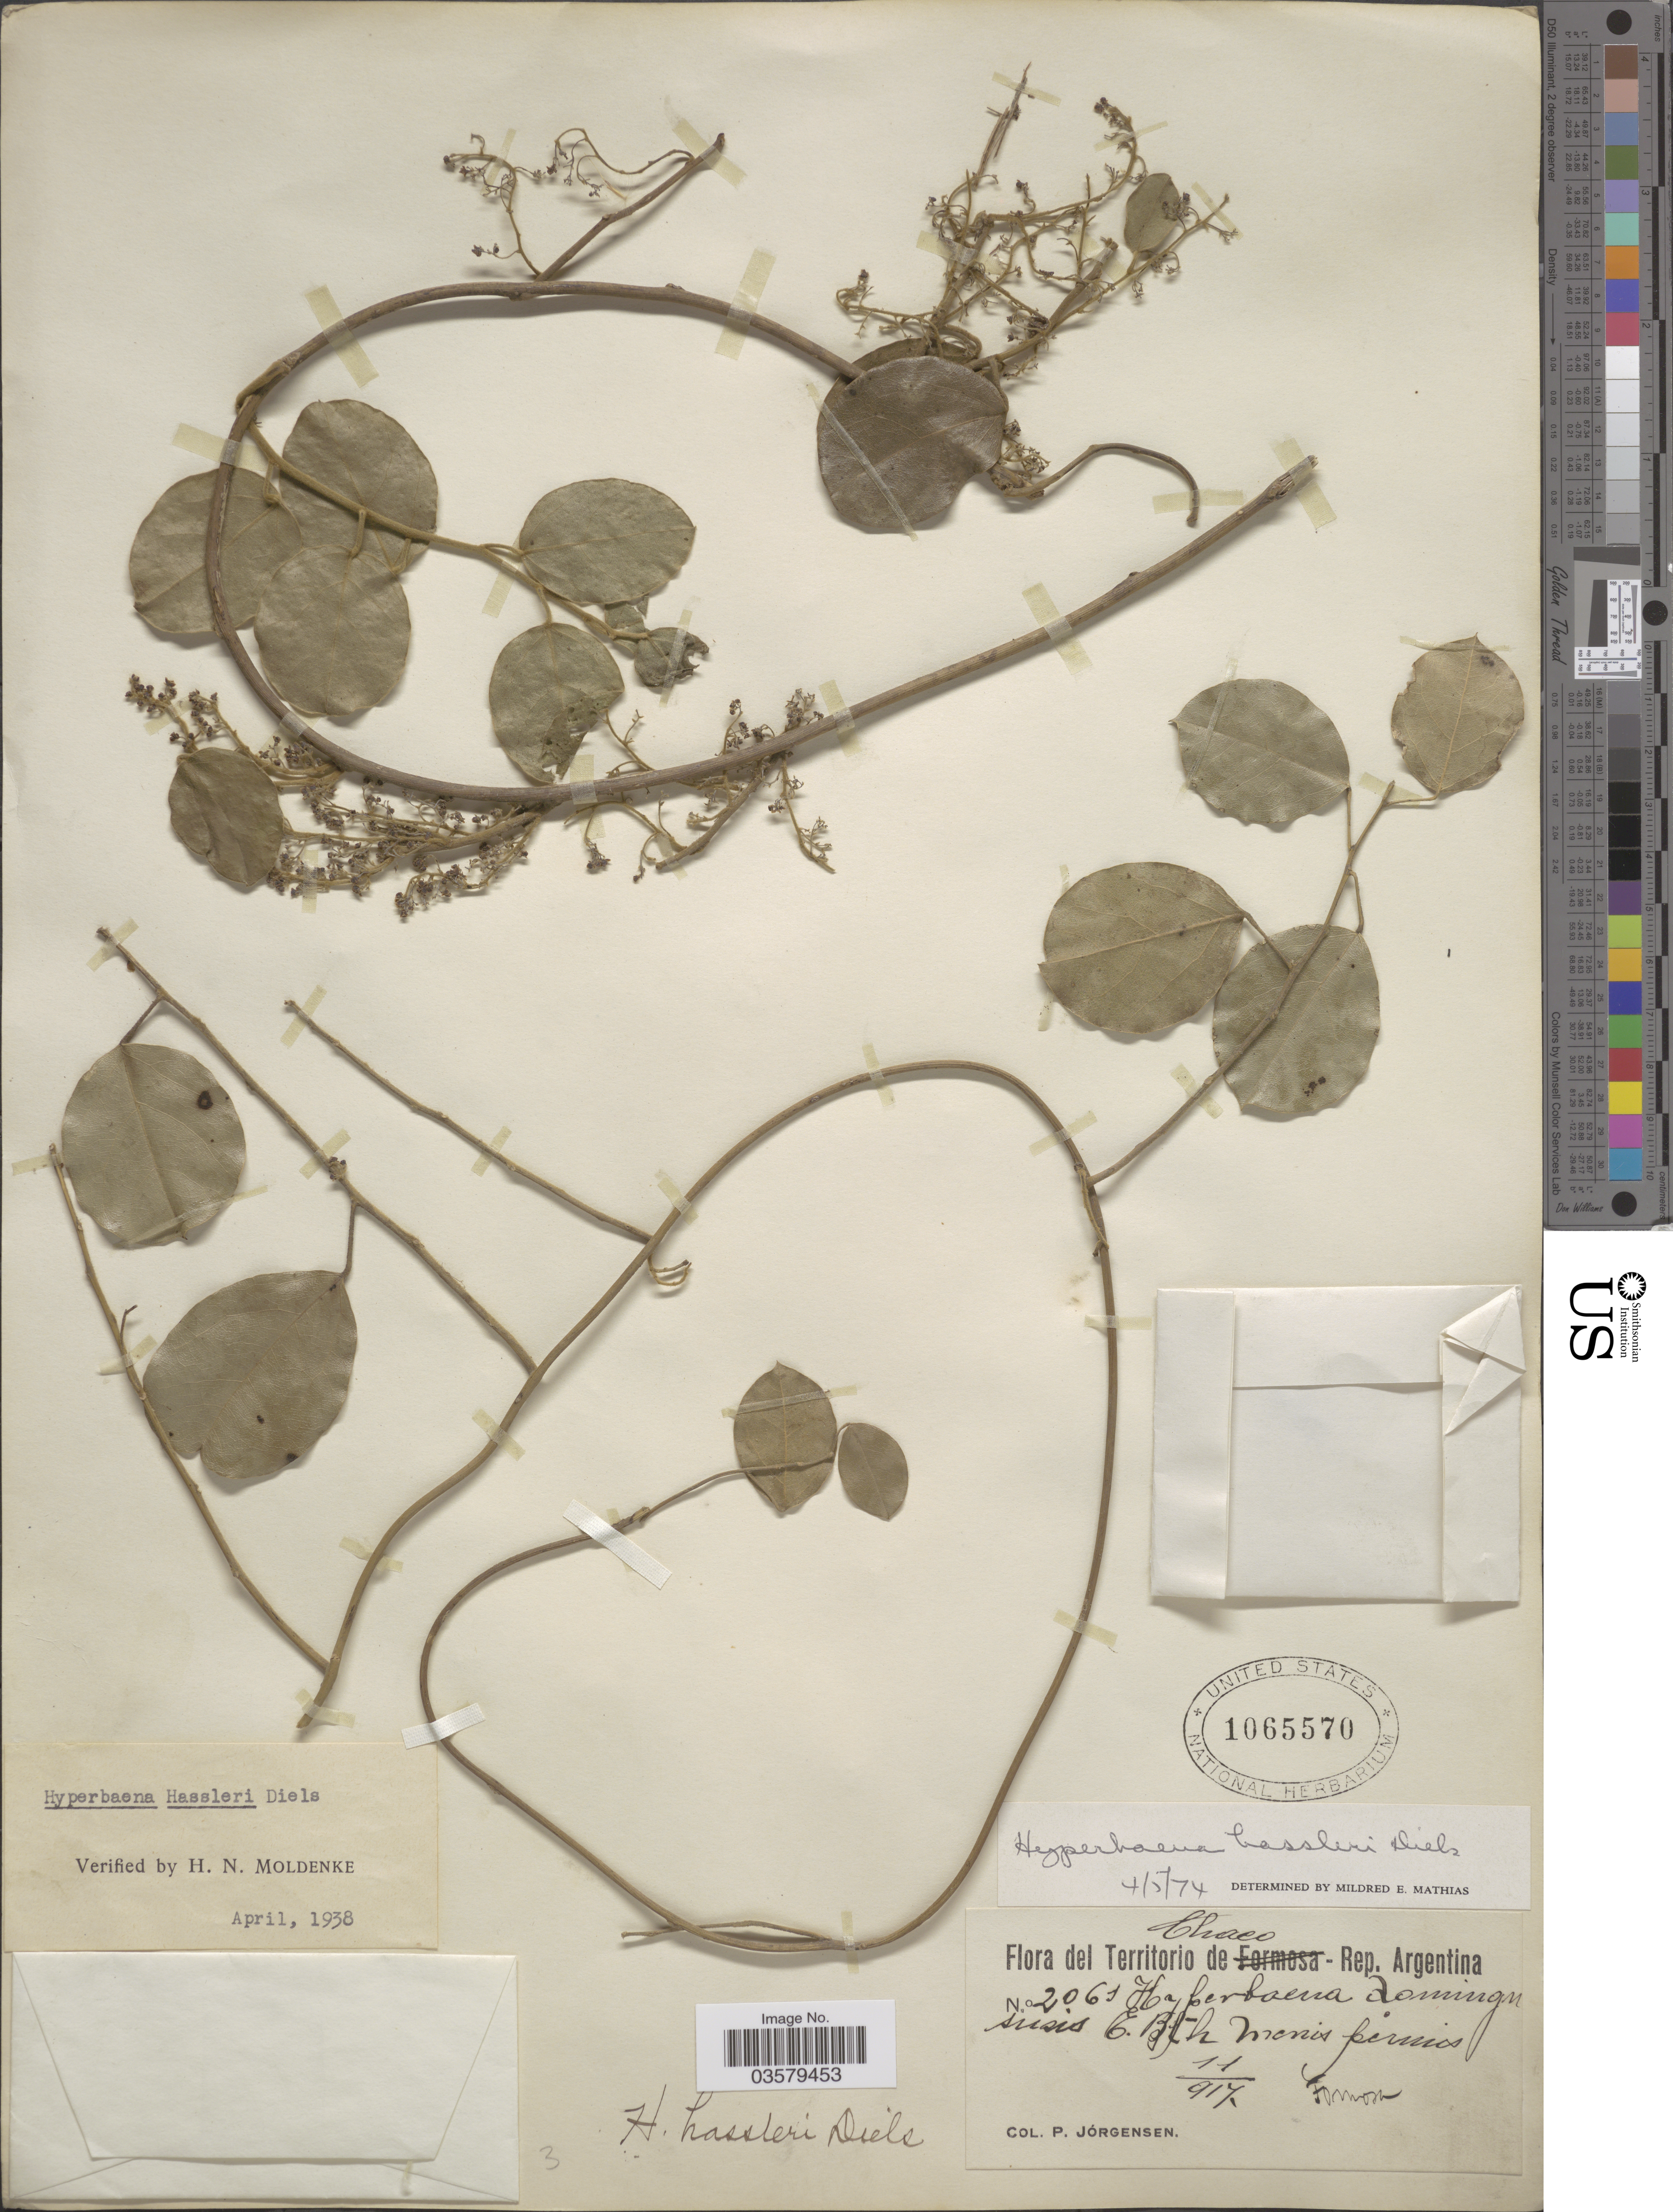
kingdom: Plantae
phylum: Tracheophyta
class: Magnoliopsida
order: Ranunculales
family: Menispermaceae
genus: Hyperbaena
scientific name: Hyperbaena hassleri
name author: Diels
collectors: P. Jörgensen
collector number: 2061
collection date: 1917-11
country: Argentina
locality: Territorio de Chaco. Formosa.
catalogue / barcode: US 1065570